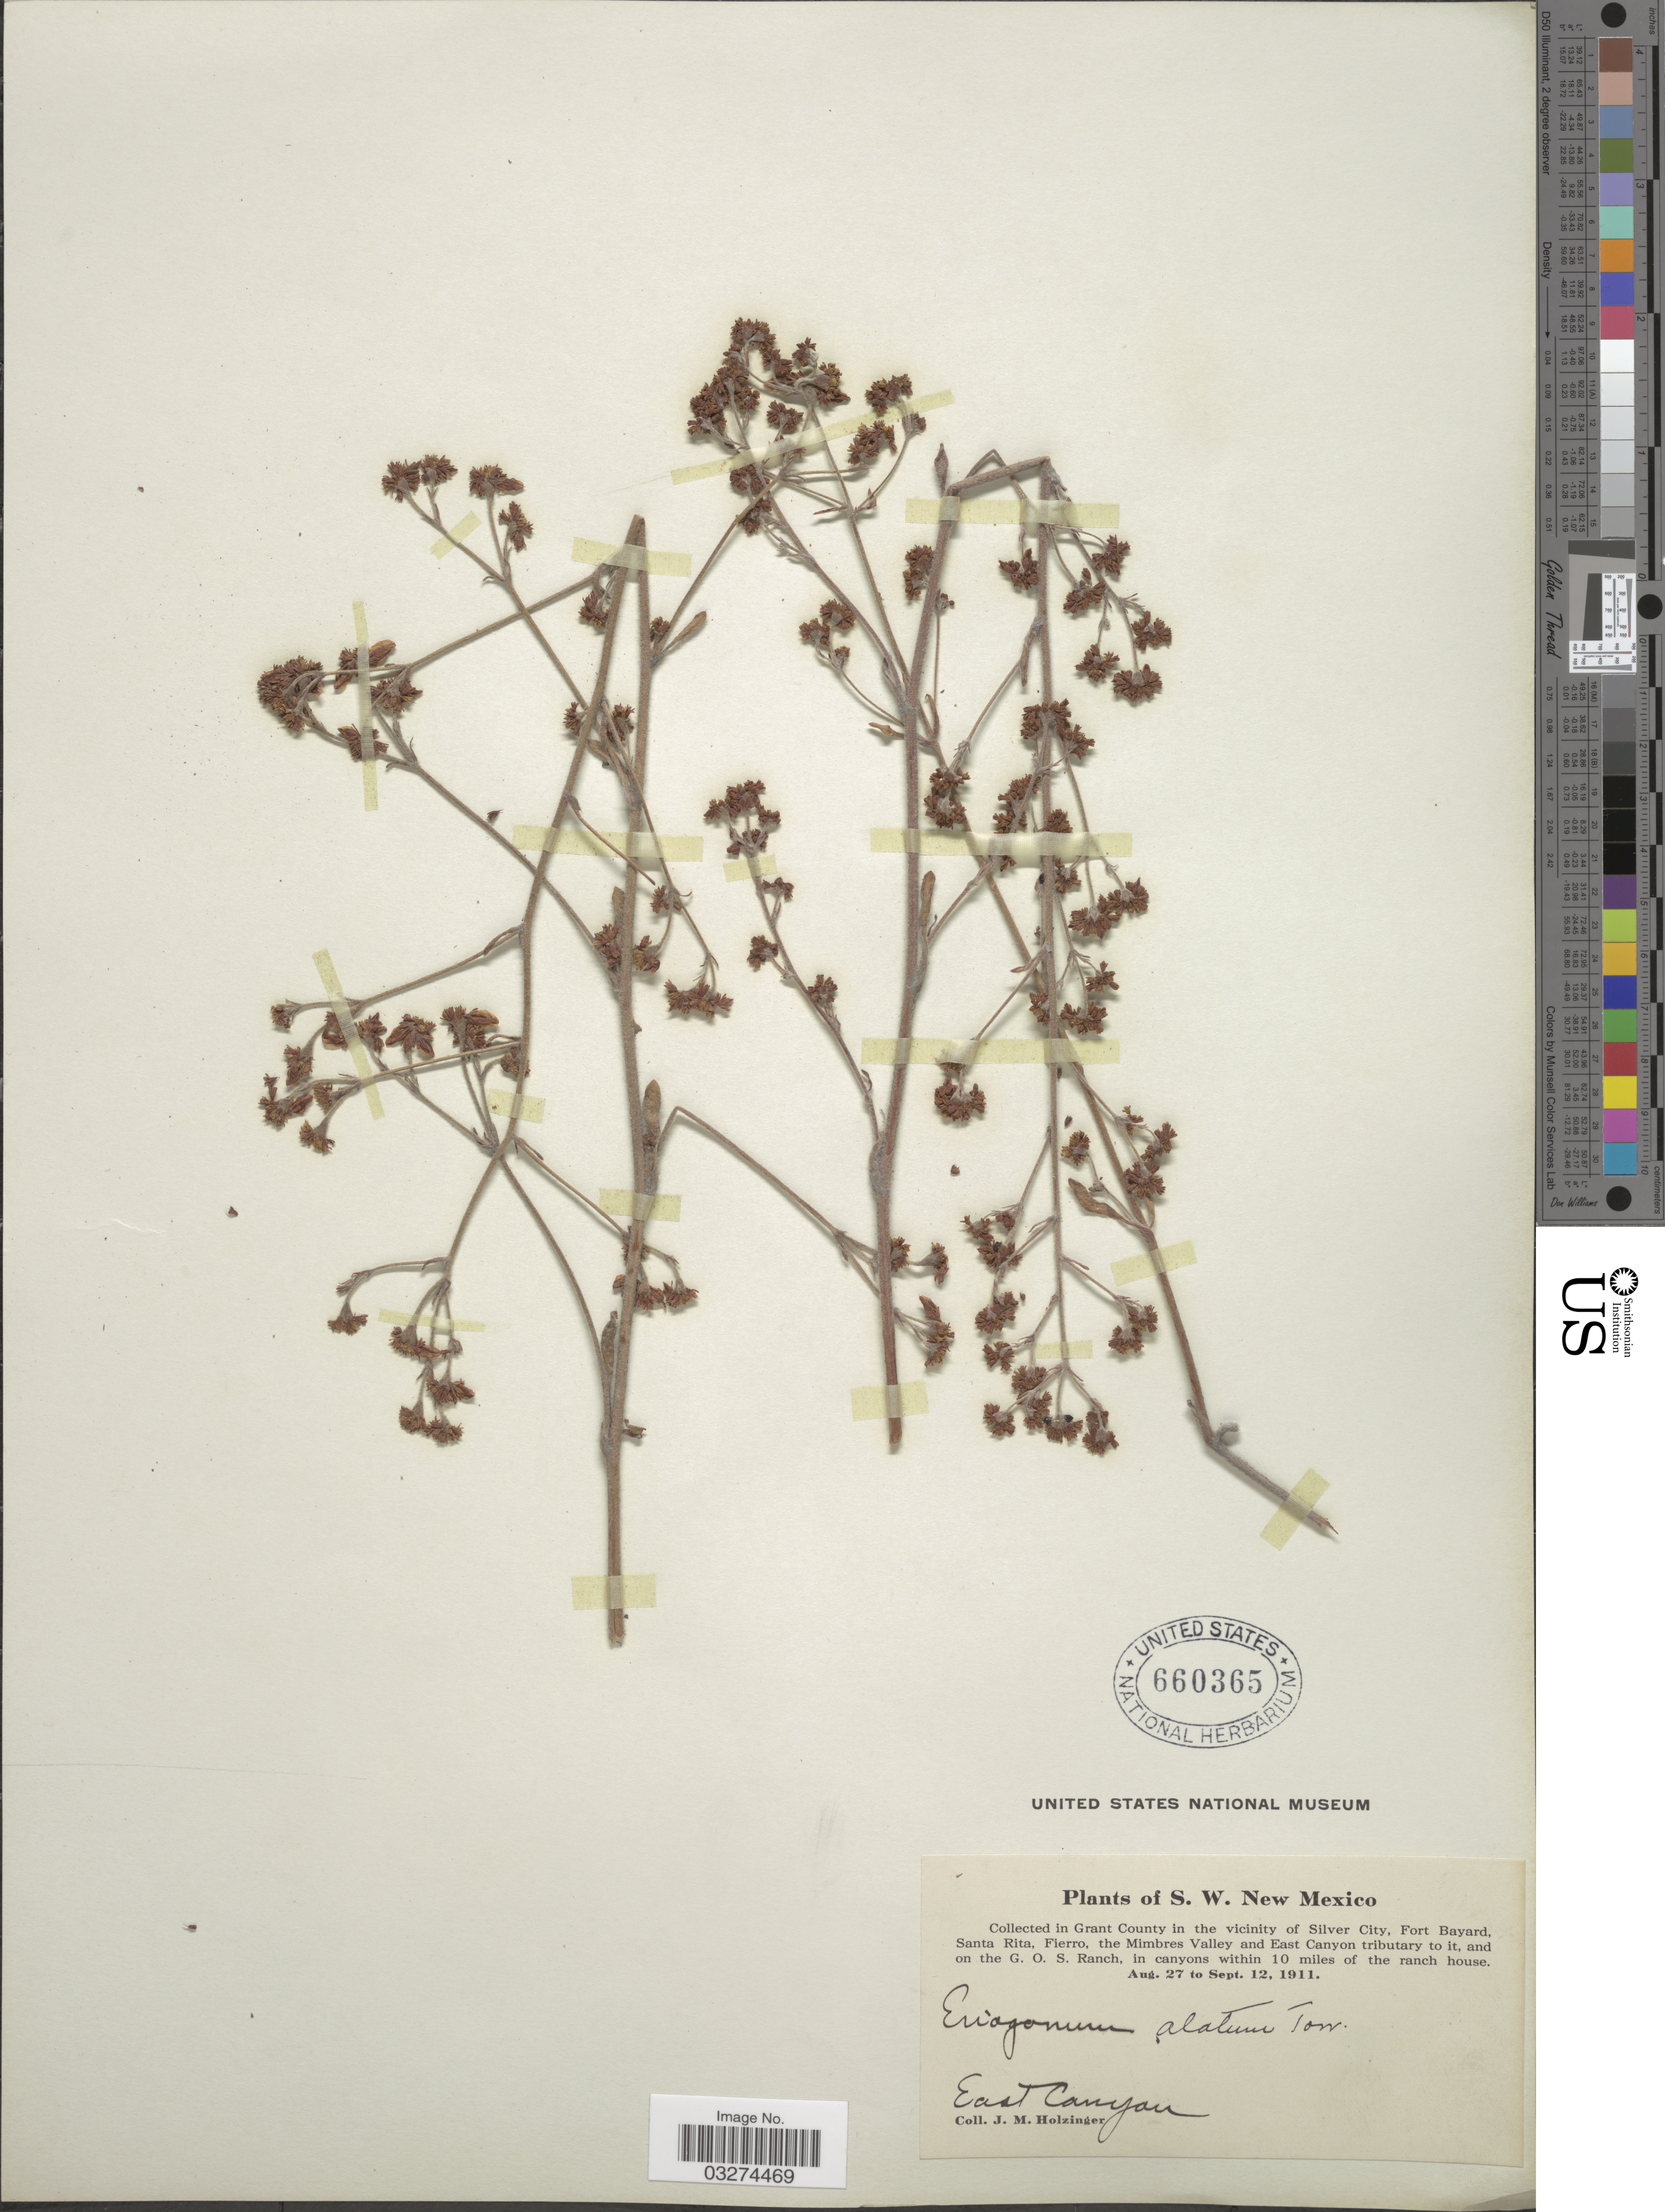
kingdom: Plantae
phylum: Tracheophyta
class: Magnoliopsida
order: Caryophyllales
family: Polygonaceae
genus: Eriogonum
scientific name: Eriogonum alatum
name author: Torr.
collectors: J. M. Holzinger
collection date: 1911-08-27/1911-09-12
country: United States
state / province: New Mexico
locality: S.W. New Mexico, Grant County in the vicinity of Silver City, Fort Bayard, Santa Rita, Fierro, the Mimbres Valley and East Canyon tributary to it, and on the G.O.S. Ranch, in canyons within 10 miles of the ranch house, East Canyon.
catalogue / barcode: US 660365